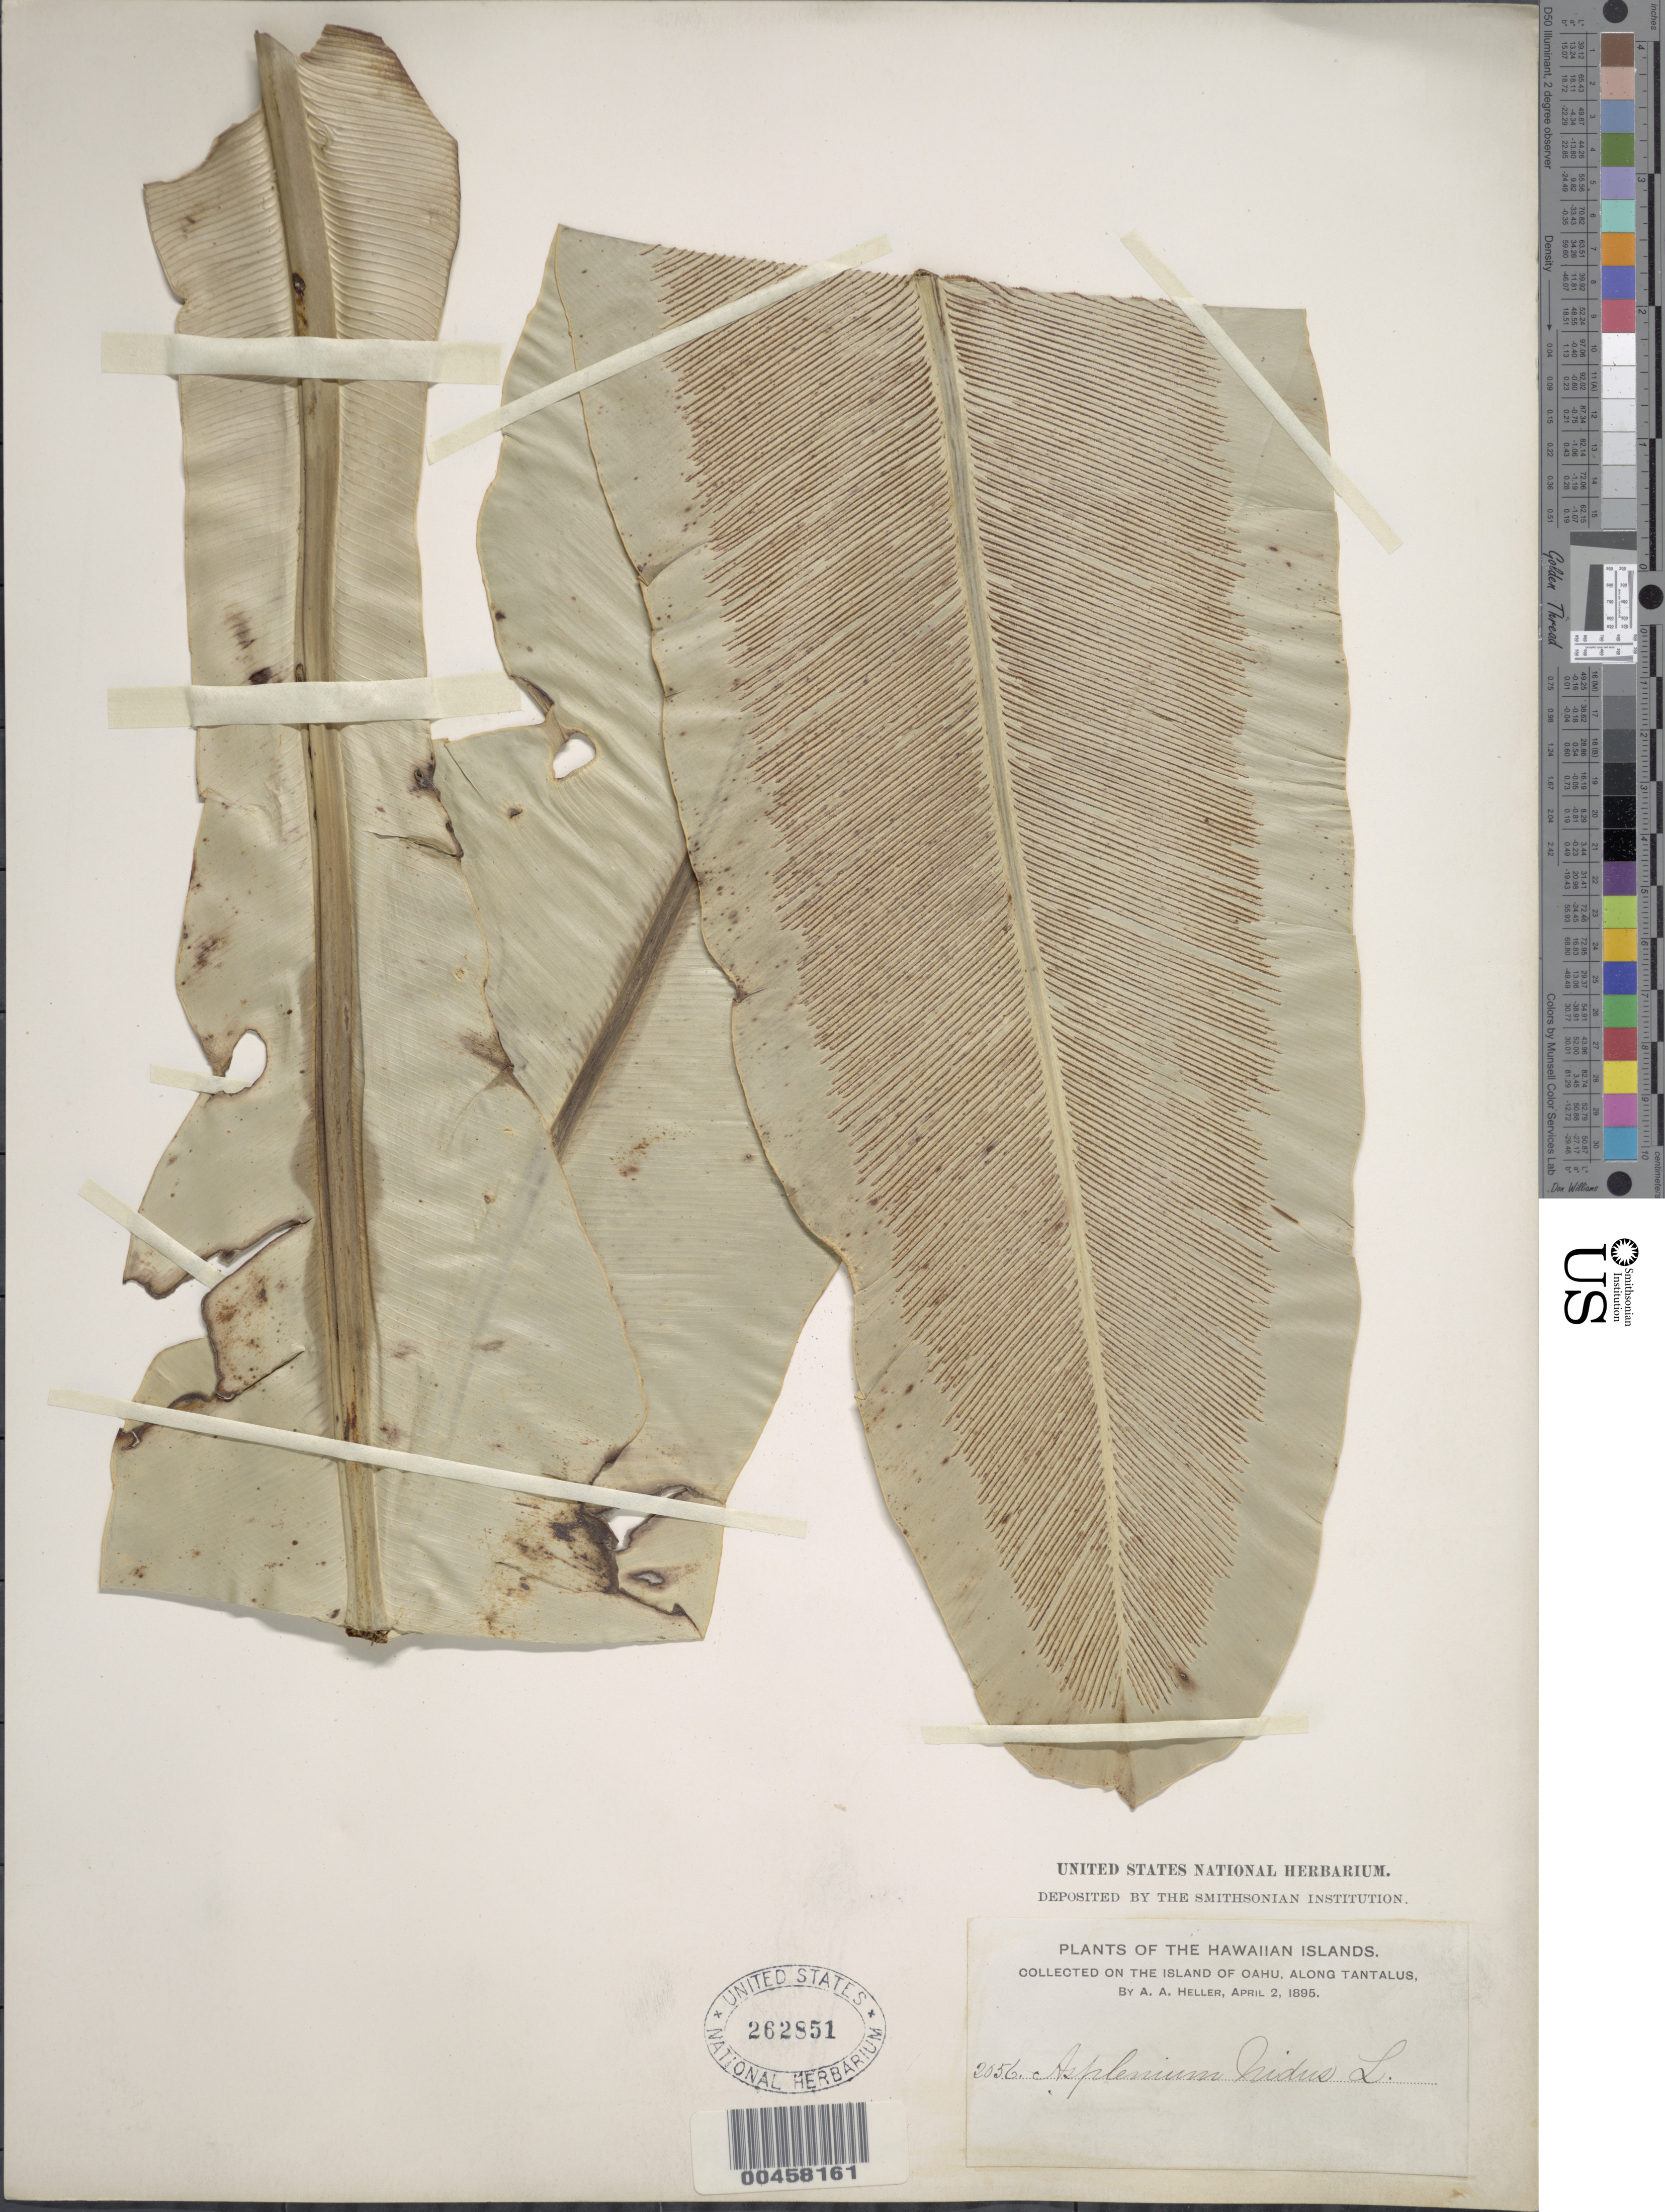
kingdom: Plantae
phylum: Tracheophyta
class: Polypodiopsida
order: Polypodiales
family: Aspleniaceae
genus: Asplenium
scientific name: Asplenium nidus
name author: L.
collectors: A. A. Heller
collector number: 2056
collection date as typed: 2 Apr 1895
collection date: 1895-04-02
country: United States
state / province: Hawaii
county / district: Honolulu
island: Oahu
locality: Oahu, along Tantalus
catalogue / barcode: US 262851